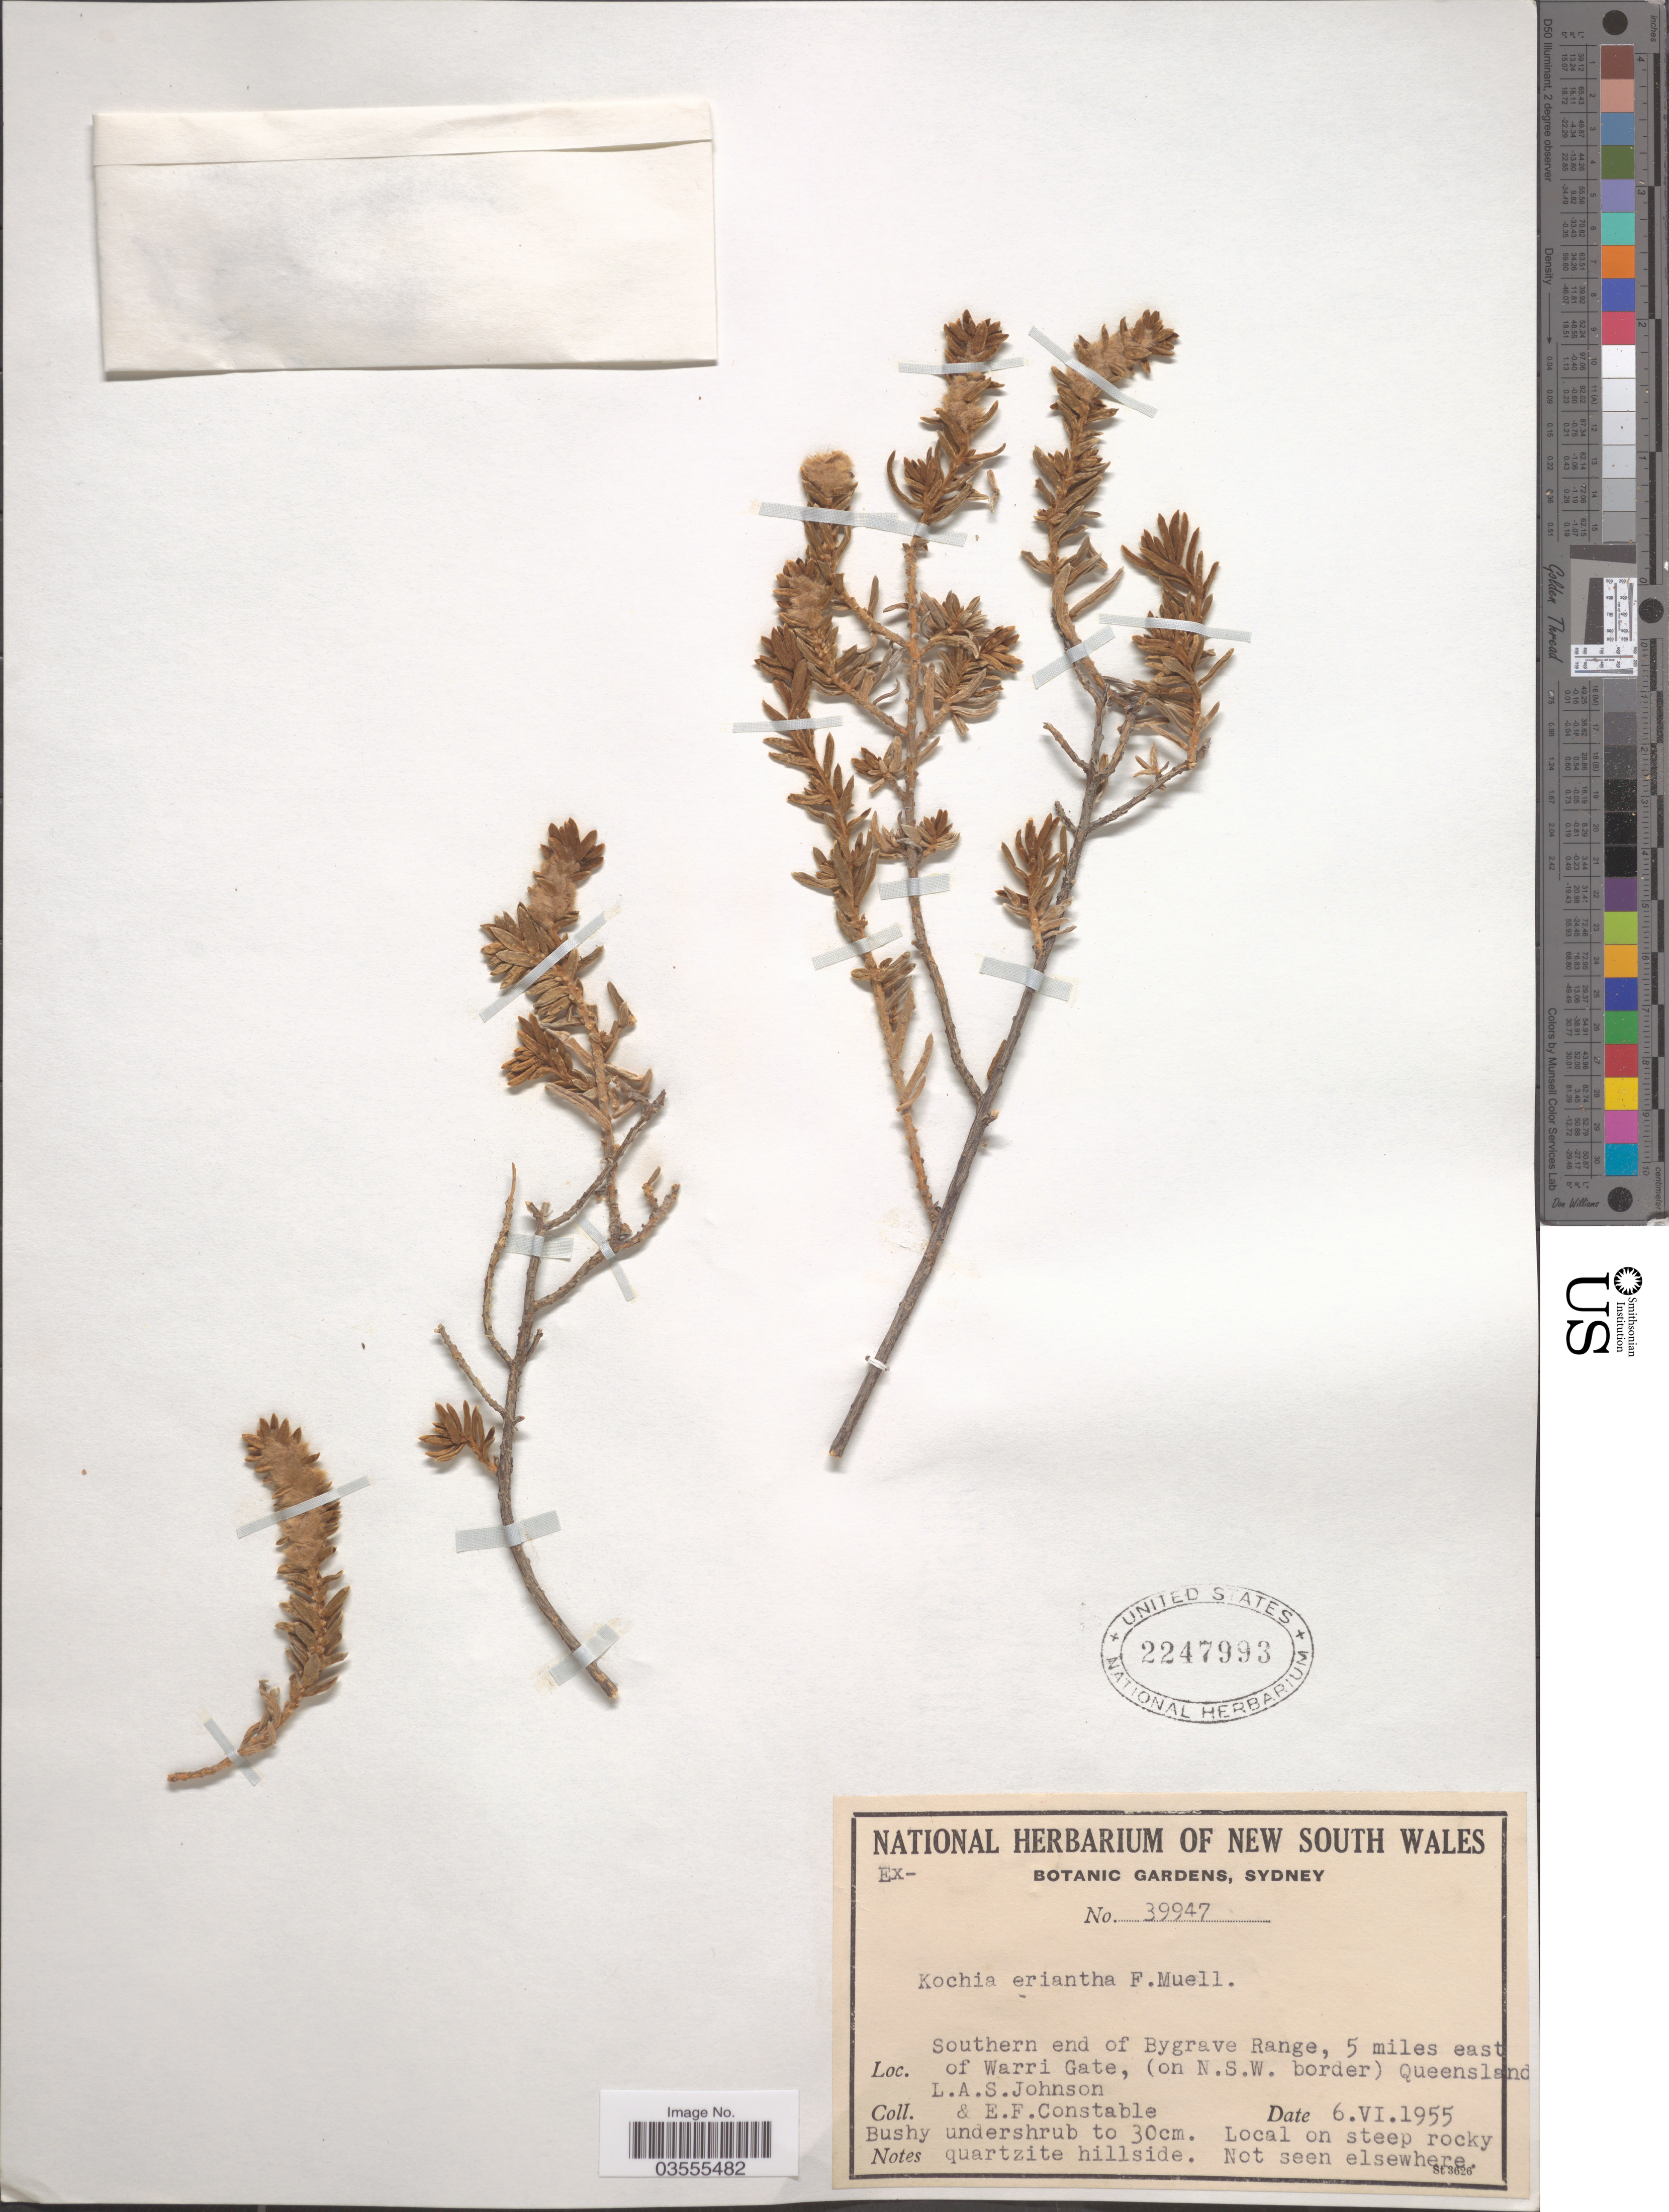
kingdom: Plantae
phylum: Tracheophyta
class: Magnoliopsida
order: Caryophyllales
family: Amaranthaceae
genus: Maireana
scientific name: Maireana eriantha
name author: (F. Muell.) Paul G. Wilson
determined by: Wilson, Paul G.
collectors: L. A. S. Johnson & E. F. Constable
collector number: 39947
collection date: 1955-06-06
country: Australia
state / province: Queensland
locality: Southern end of Bygrave Range, 5 miles east of Warri Gate, (on N. S. W. border).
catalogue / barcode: US 2247993